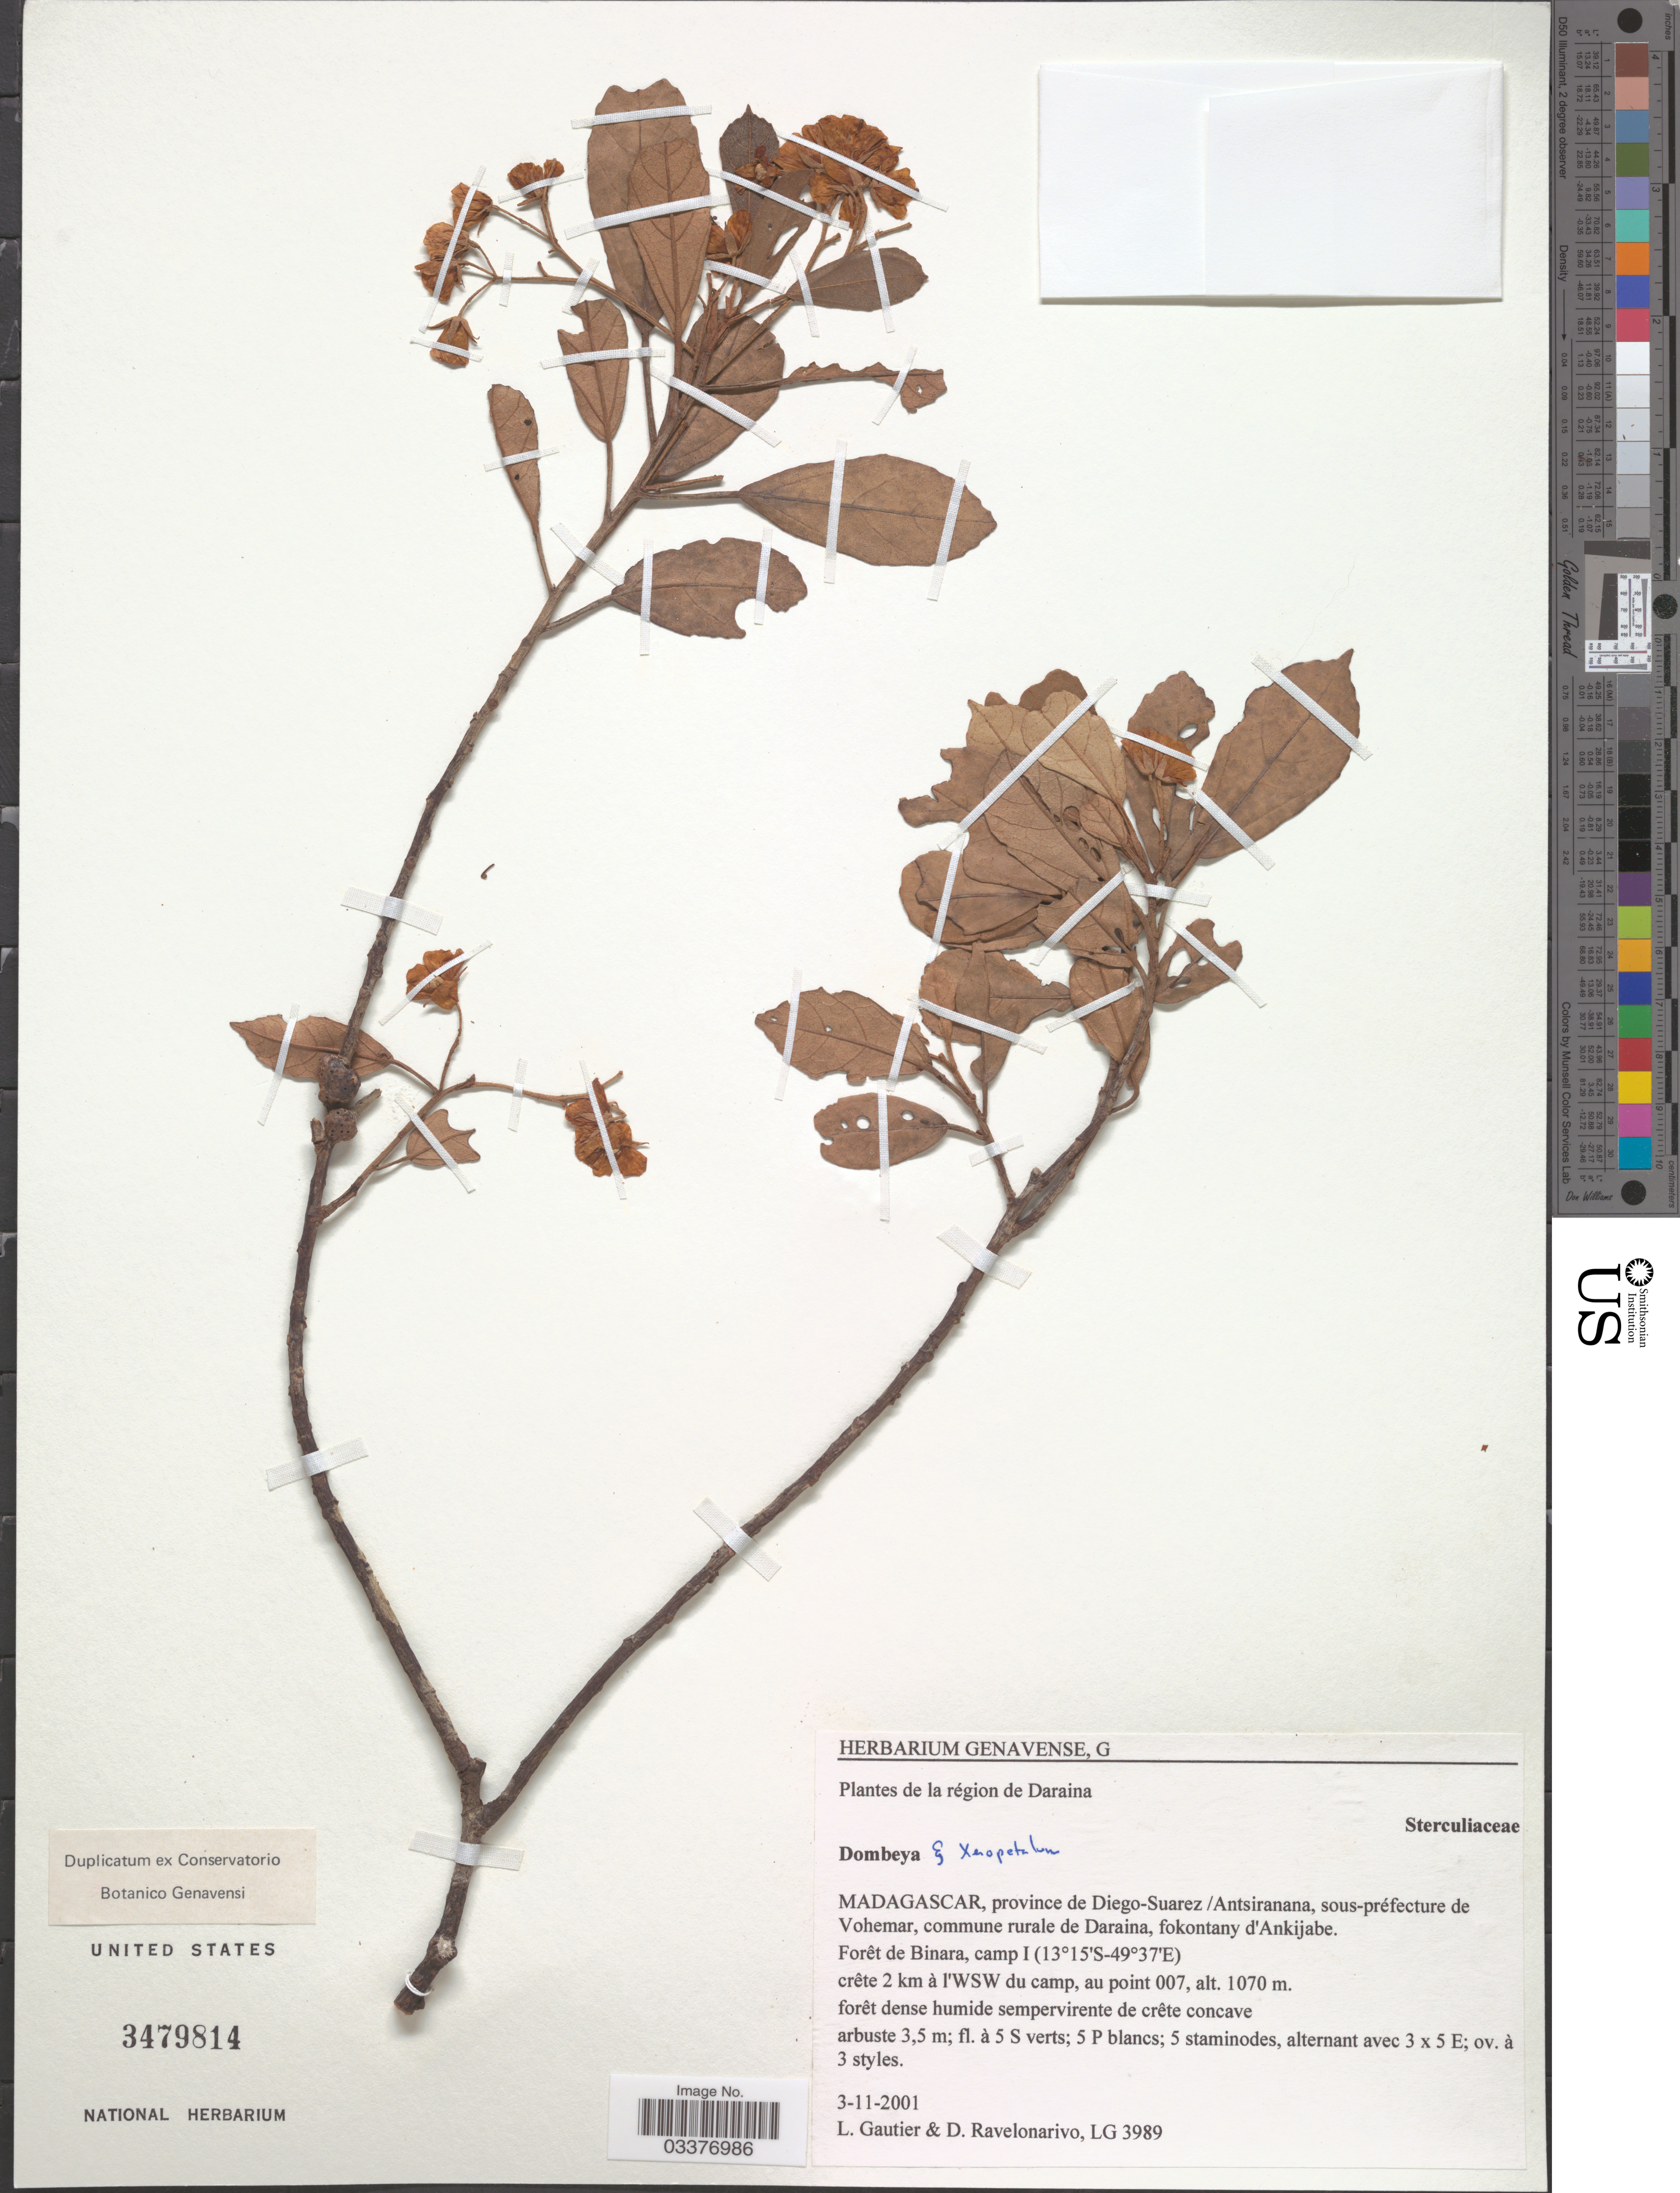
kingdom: Plantae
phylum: Tracheophyta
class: Magnoliopsida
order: Malvales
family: Malvaceae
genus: Dombeya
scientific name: Dombeya sp.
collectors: L. Gautier & D. Ravelonarivo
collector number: LG 3989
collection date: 2001-11-03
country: Madagascar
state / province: Sava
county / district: Vohémar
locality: Province de Diego-Suarez/Antsiranana, sous-préfecture de Vohemar, commune rurale de Daraina, fokontany d'Ankijabe. Forêt de Binara, camp I, crête 2 km à l'WSW du camp, au point 007.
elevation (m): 1070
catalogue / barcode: US 3479814